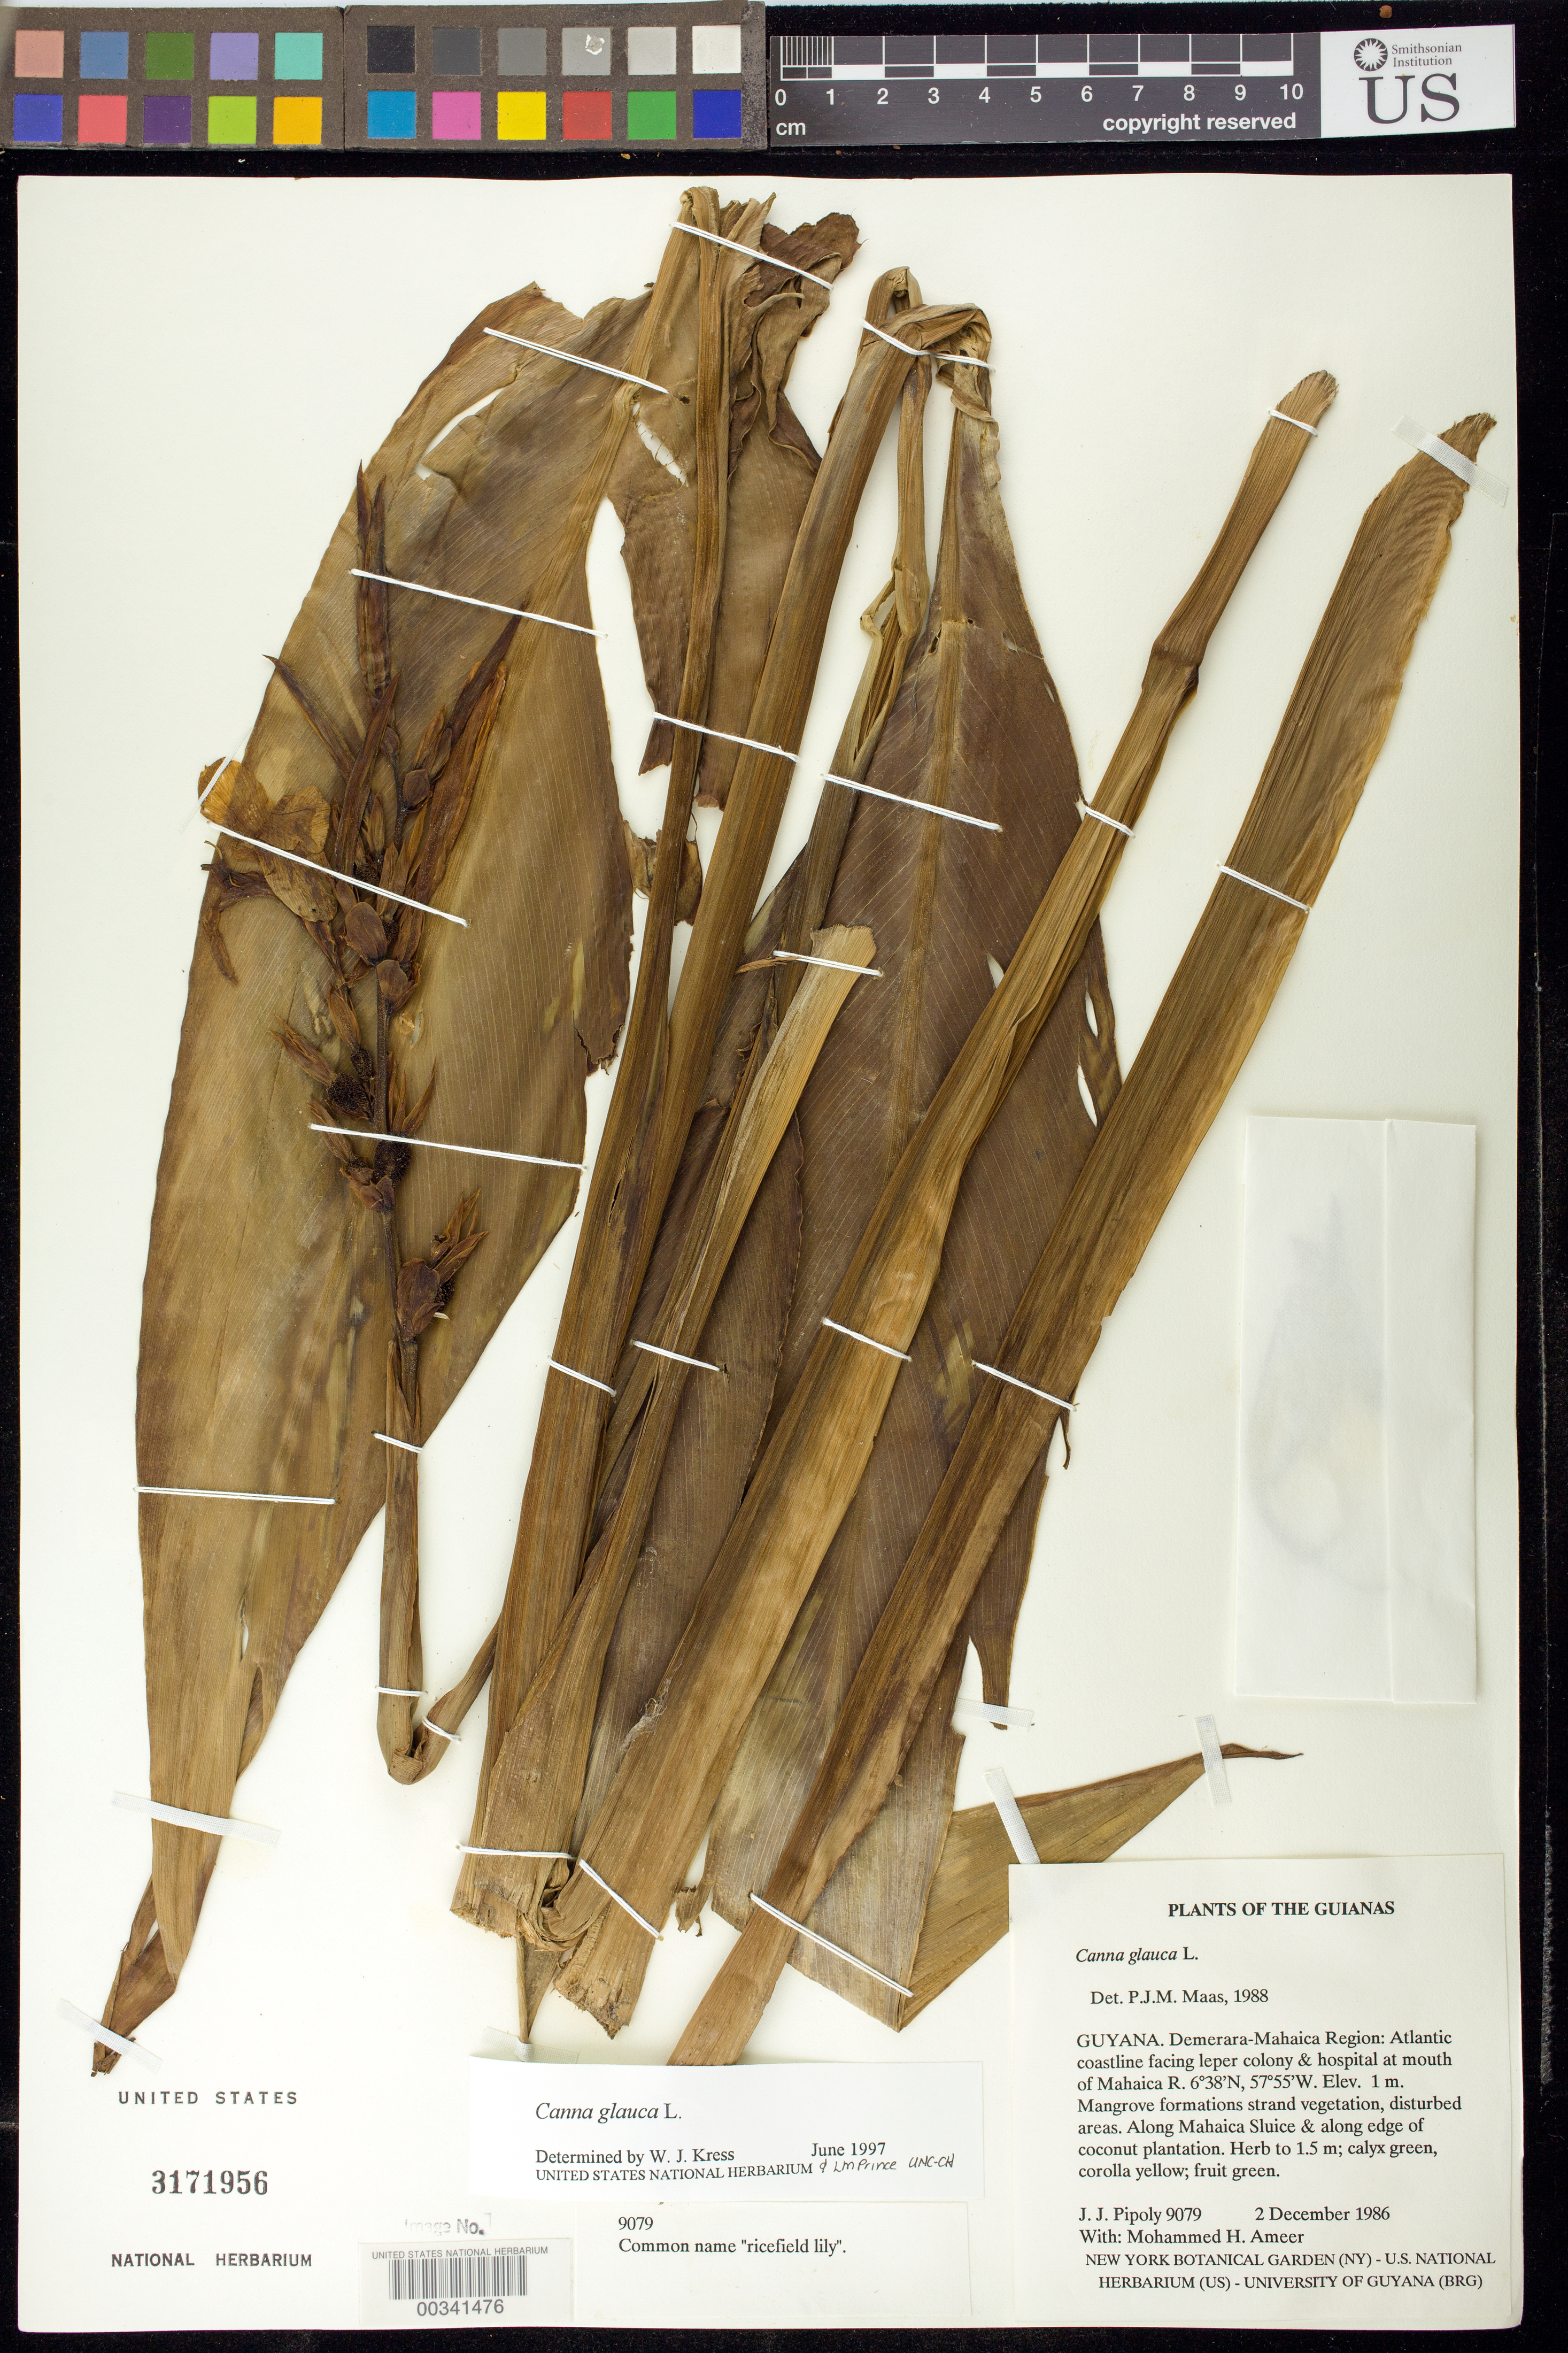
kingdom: Plantae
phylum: Tracheophyta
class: Liliopsida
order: Zingiberales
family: Cannaceae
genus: Canna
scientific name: Canna glauca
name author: L.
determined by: Kress, W. J., (US), Smithsonian Institution - National Museum of Natural History (UNITED STATES)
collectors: J. J. Pipoly & M. Ameer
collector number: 9079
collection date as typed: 02 Dec 1986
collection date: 1986-12-02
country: Guyana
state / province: Demerara-Mahaica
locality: Atlantic coastline facing leper colony and hospital at mouth of mahaica r.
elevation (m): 1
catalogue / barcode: US 3171956